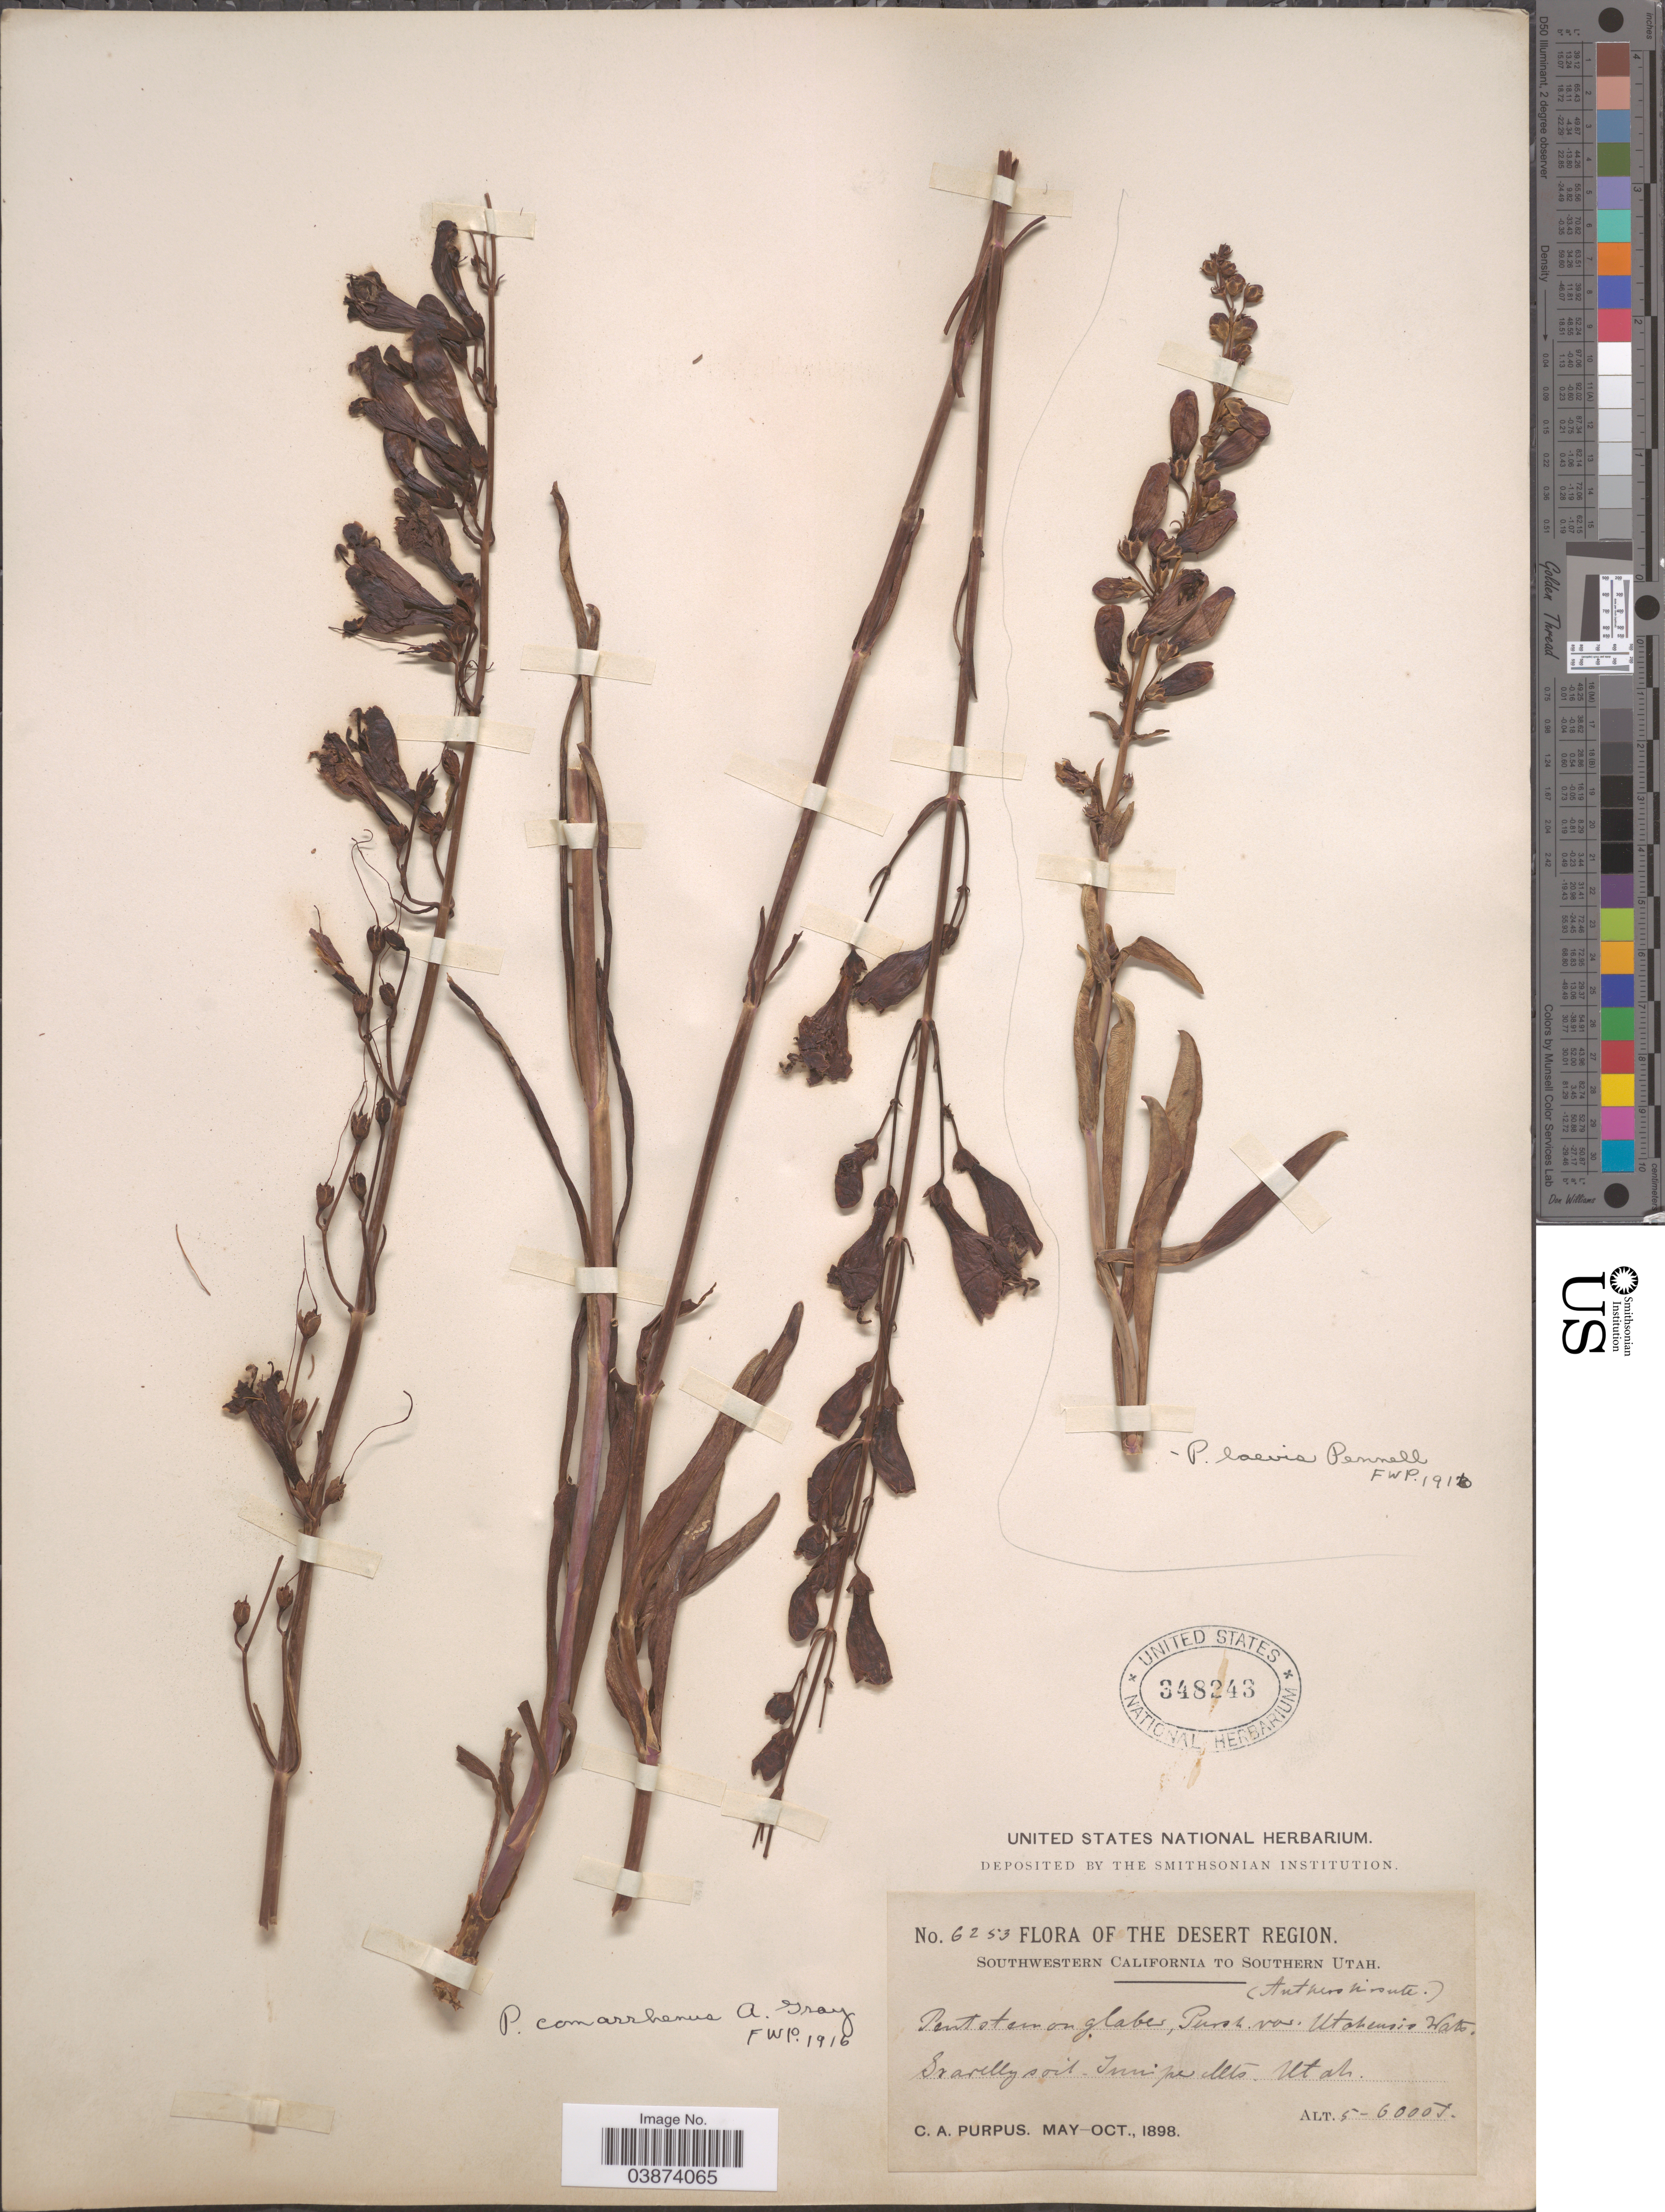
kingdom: Plantae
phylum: Tracheophyta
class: Magnoliopsida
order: Lamiales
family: Plantaginaceae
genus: Penstemon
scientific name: Penstemon comarrhenus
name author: A. Gray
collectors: C. A. Purpus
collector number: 6253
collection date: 1898-05/1898-10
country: United States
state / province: Utah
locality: Desert Region. Southern Utah. Gravelly soil Juniper Mts.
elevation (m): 1524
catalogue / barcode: US 348243